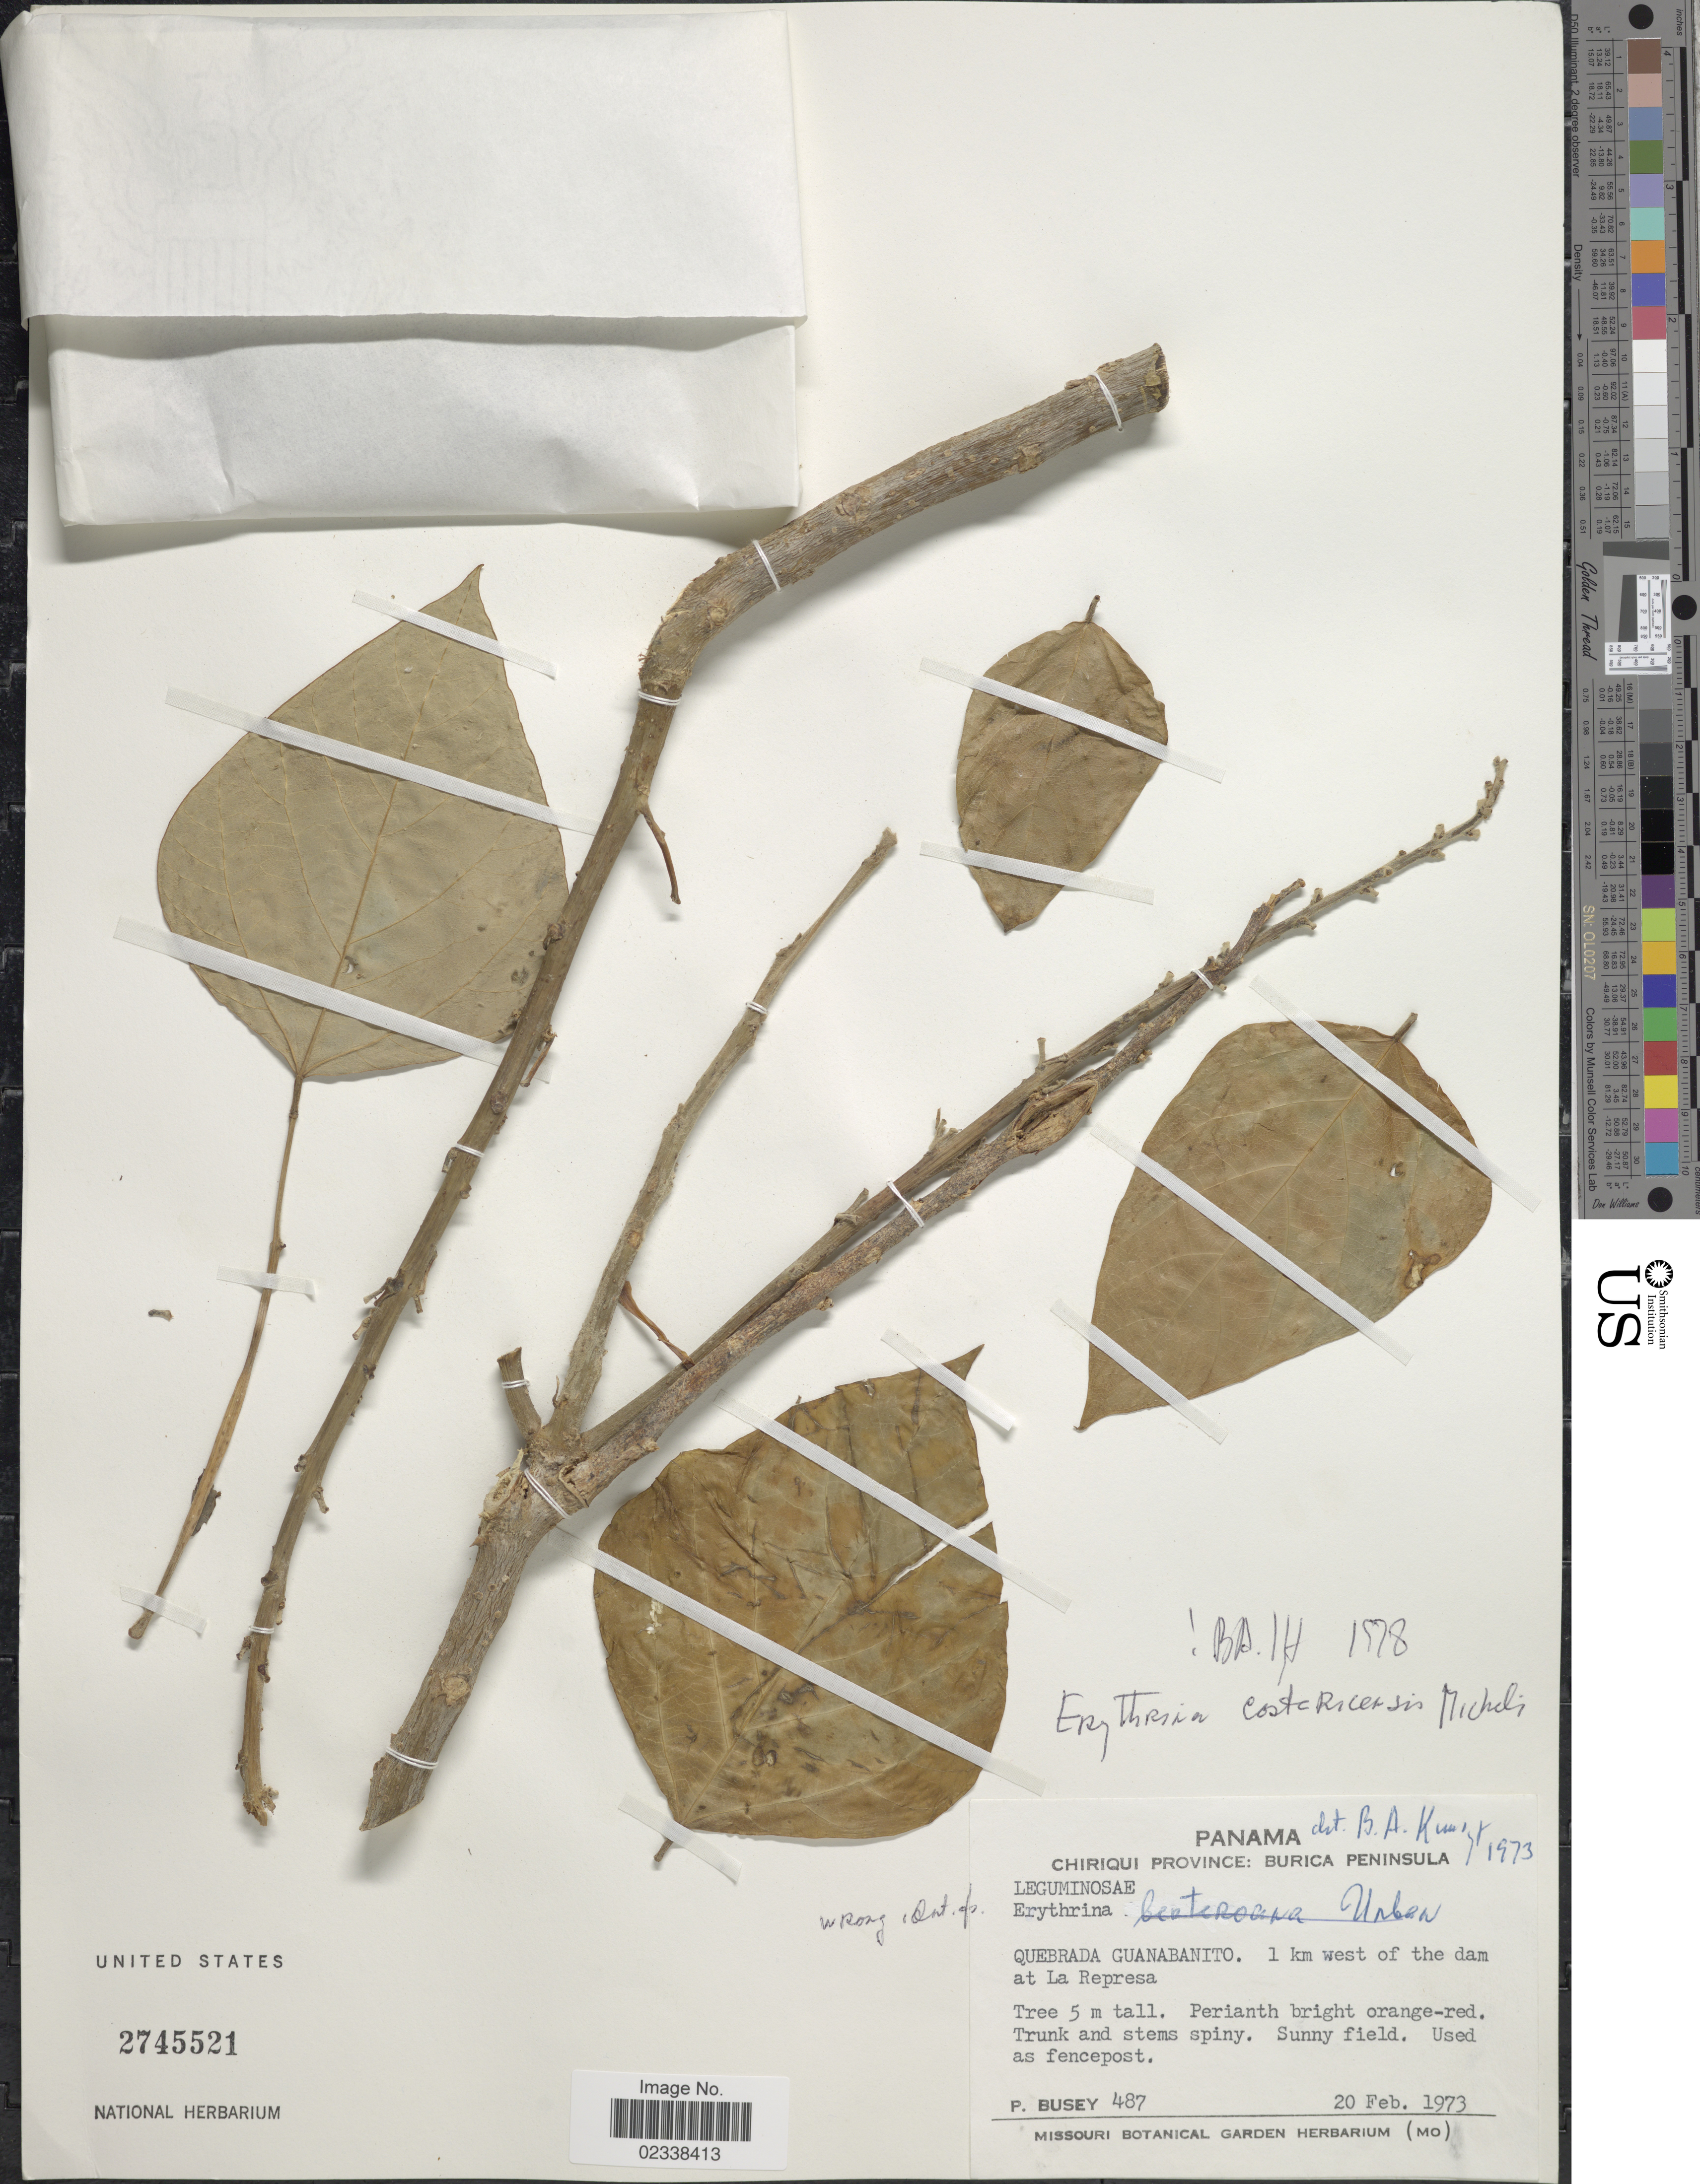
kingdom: Plantae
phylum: Tracheophyta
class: Magnoliopsida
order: Fabales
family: Fabaceae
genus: Erythrina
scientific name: Erythrina costaricensis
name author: Micheli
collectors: P. Busey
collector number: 487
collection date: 1973-02-20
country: Panama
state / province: Chiriqui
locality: Burica Peninsula. Quebrada Guanabanito. 1 km west of the dam at La Represa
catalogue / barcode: US 2745521